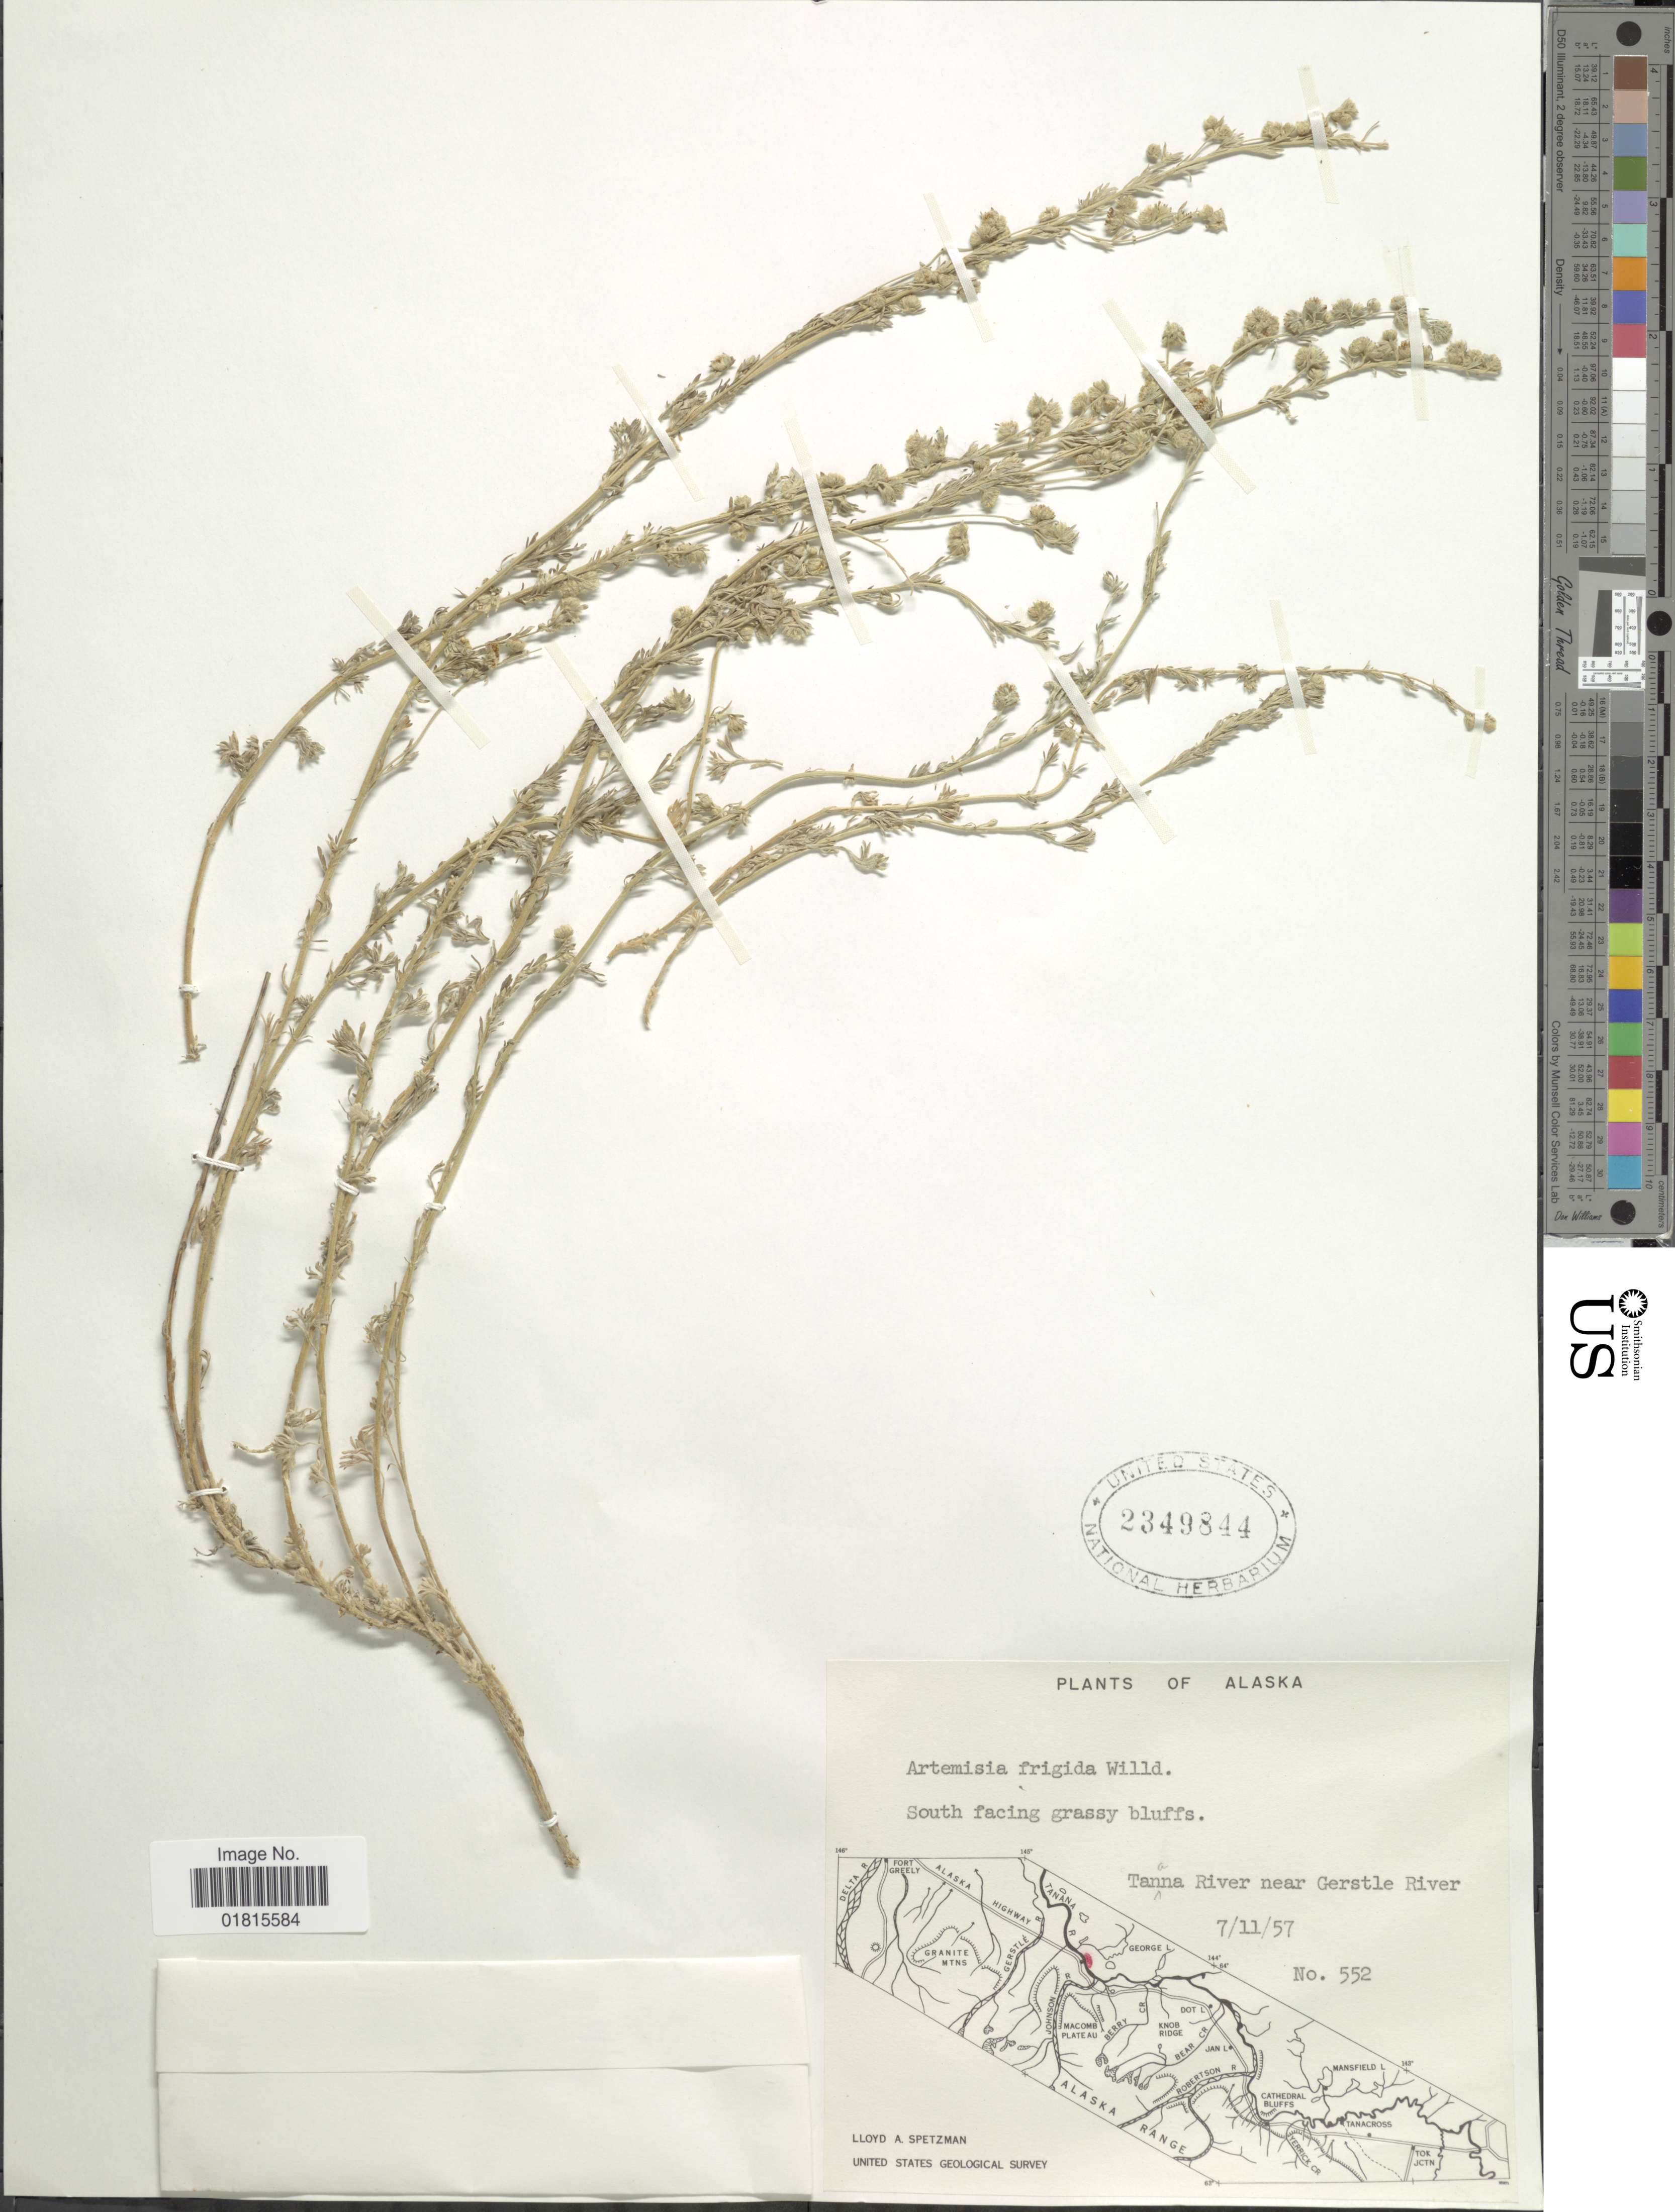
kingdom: Plantae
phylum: Tracheophyta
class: Magnoliopsida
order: Asterales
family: Asteraceae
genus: Artemisia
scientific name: Artemisia frigida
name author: Willd.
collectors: L. Spetzman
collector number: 552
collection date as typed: Transcribed d/m/y: 11/7/57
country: United States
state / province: Alaska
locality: South facing grassy bluffs, Tanna River near Gerstle River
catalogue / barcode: US 2349844